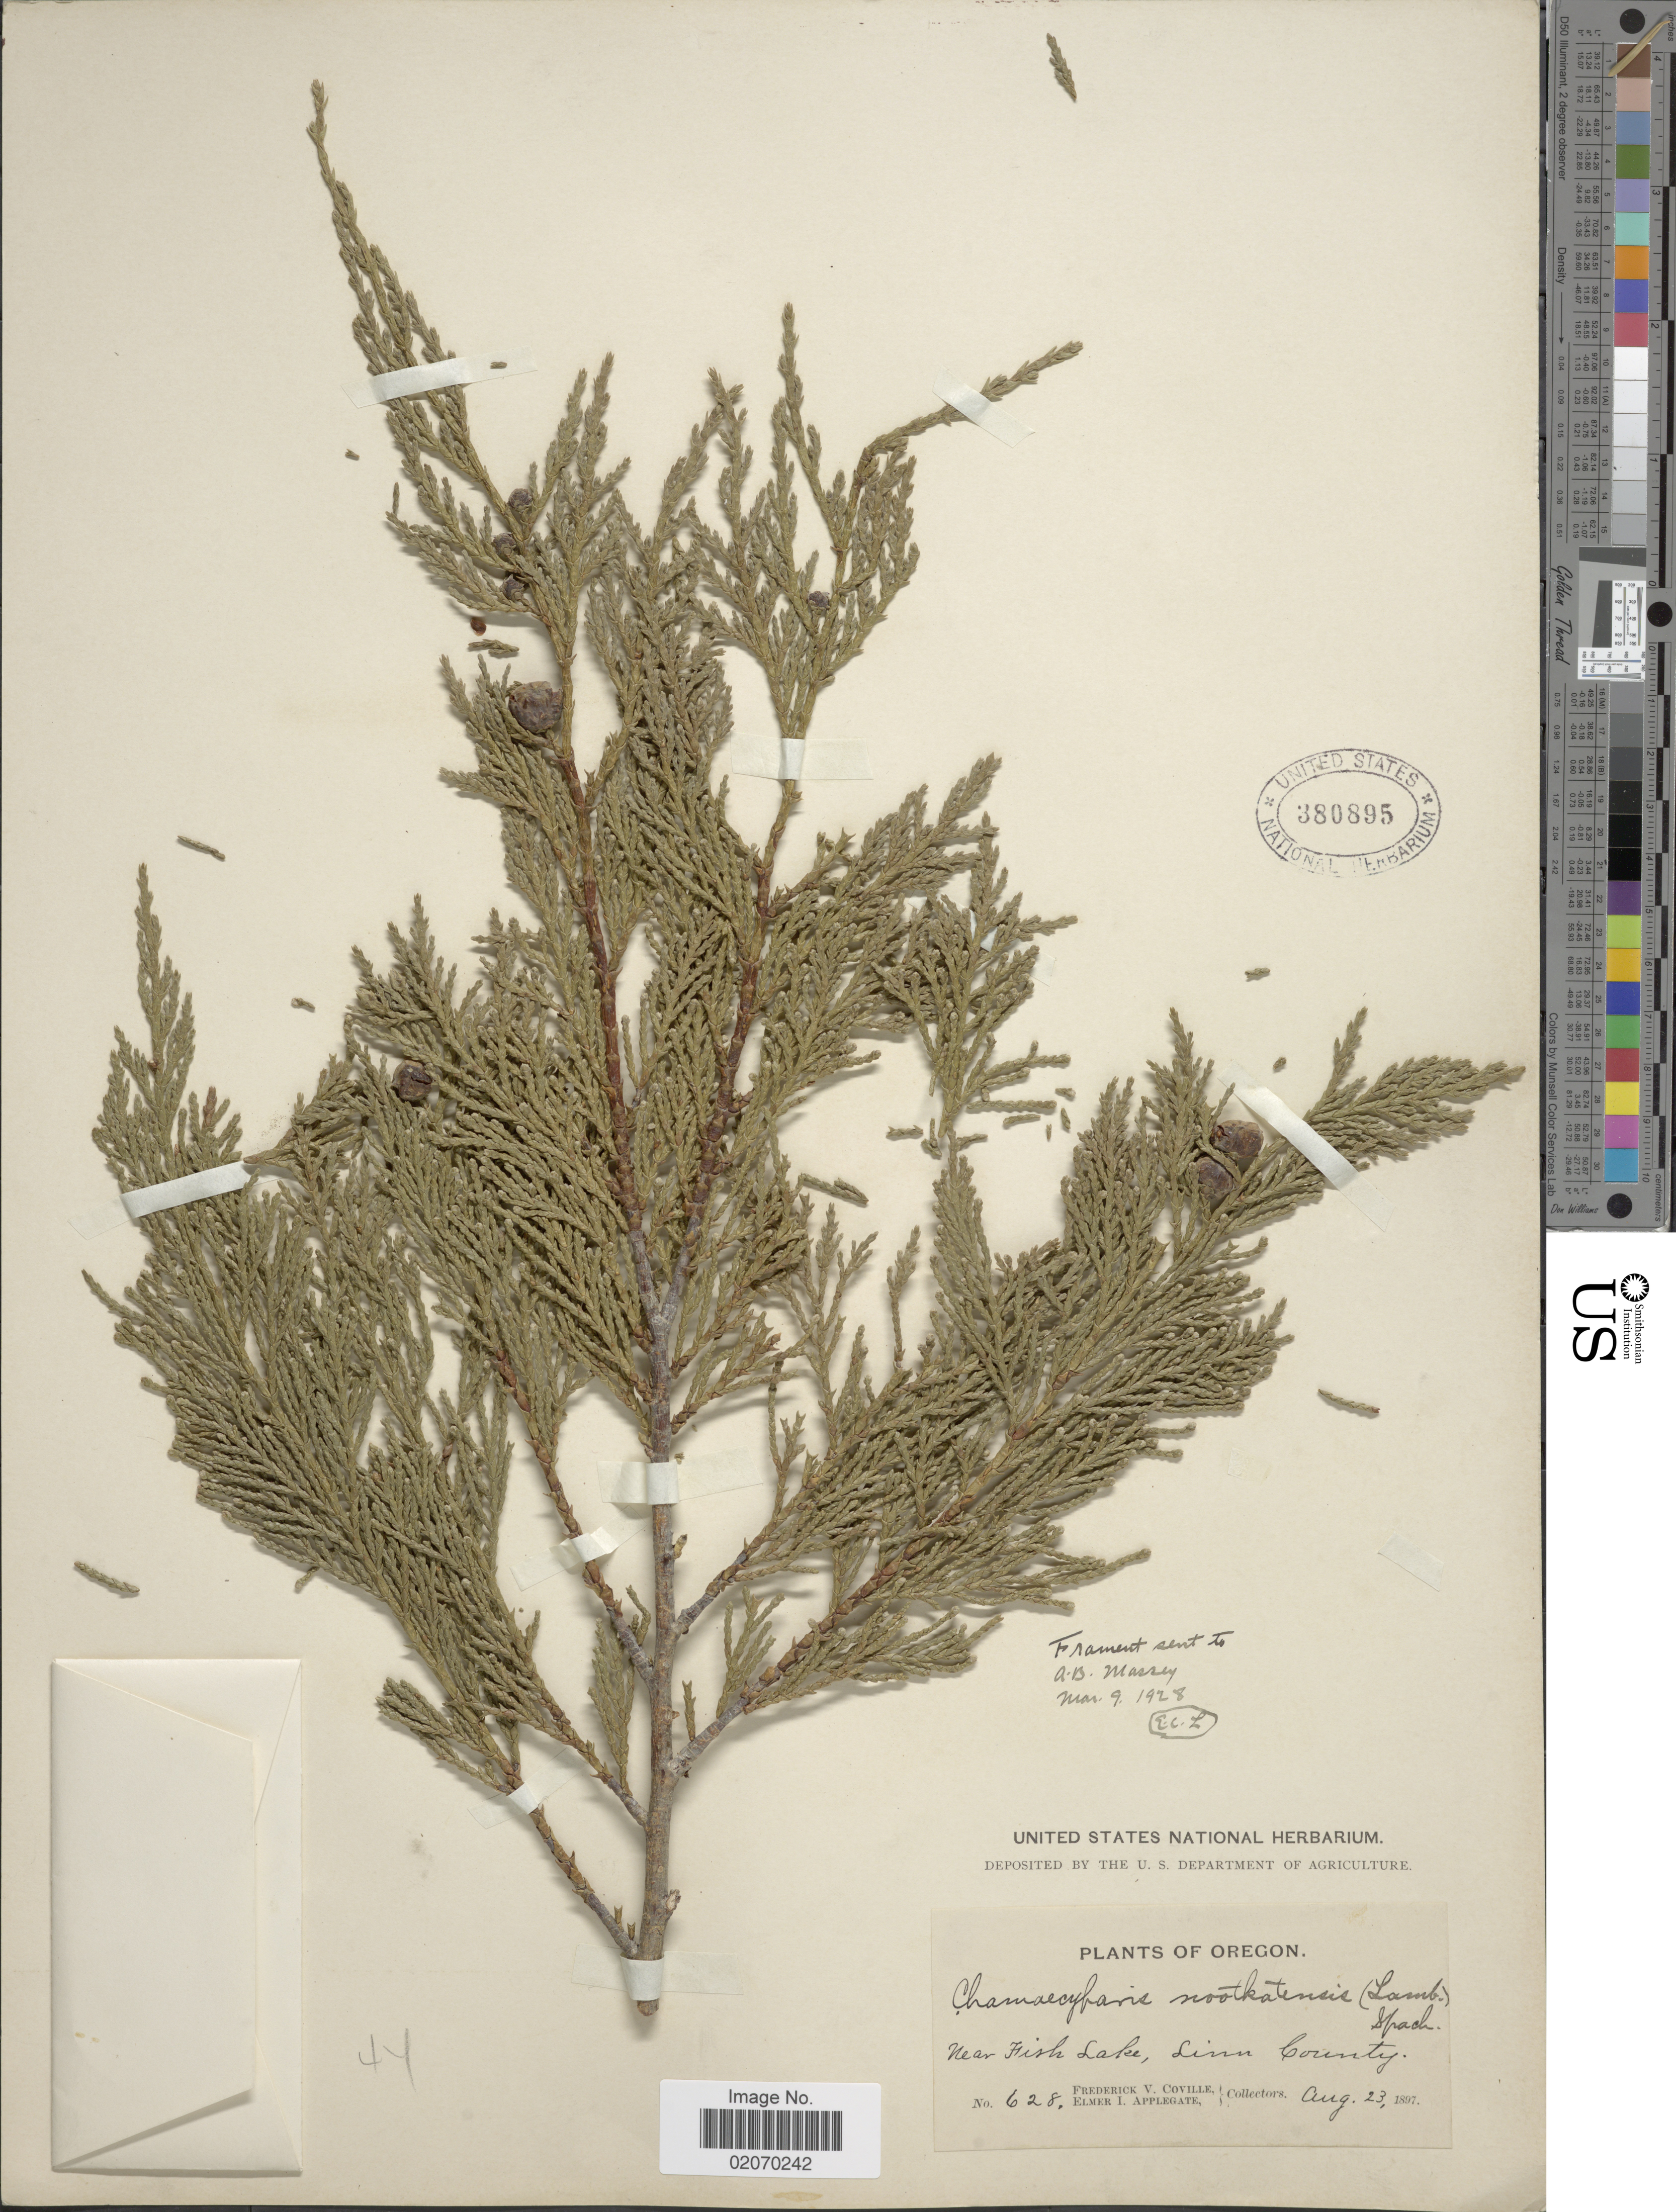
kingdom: Plantae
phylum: Tracheophyta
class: Pinopsida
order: Pinales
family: Cupressaceae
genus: Chamaecyparis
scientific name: Chamaecyparis nootkatensis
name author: (D. Don) Spach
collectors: F. V. Coville & E. I. Applegate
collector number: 628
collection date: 1897-08-23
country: United States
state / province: Oregon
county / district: Linn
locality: Near Fish Lake, Linn County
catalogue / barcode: US 380895